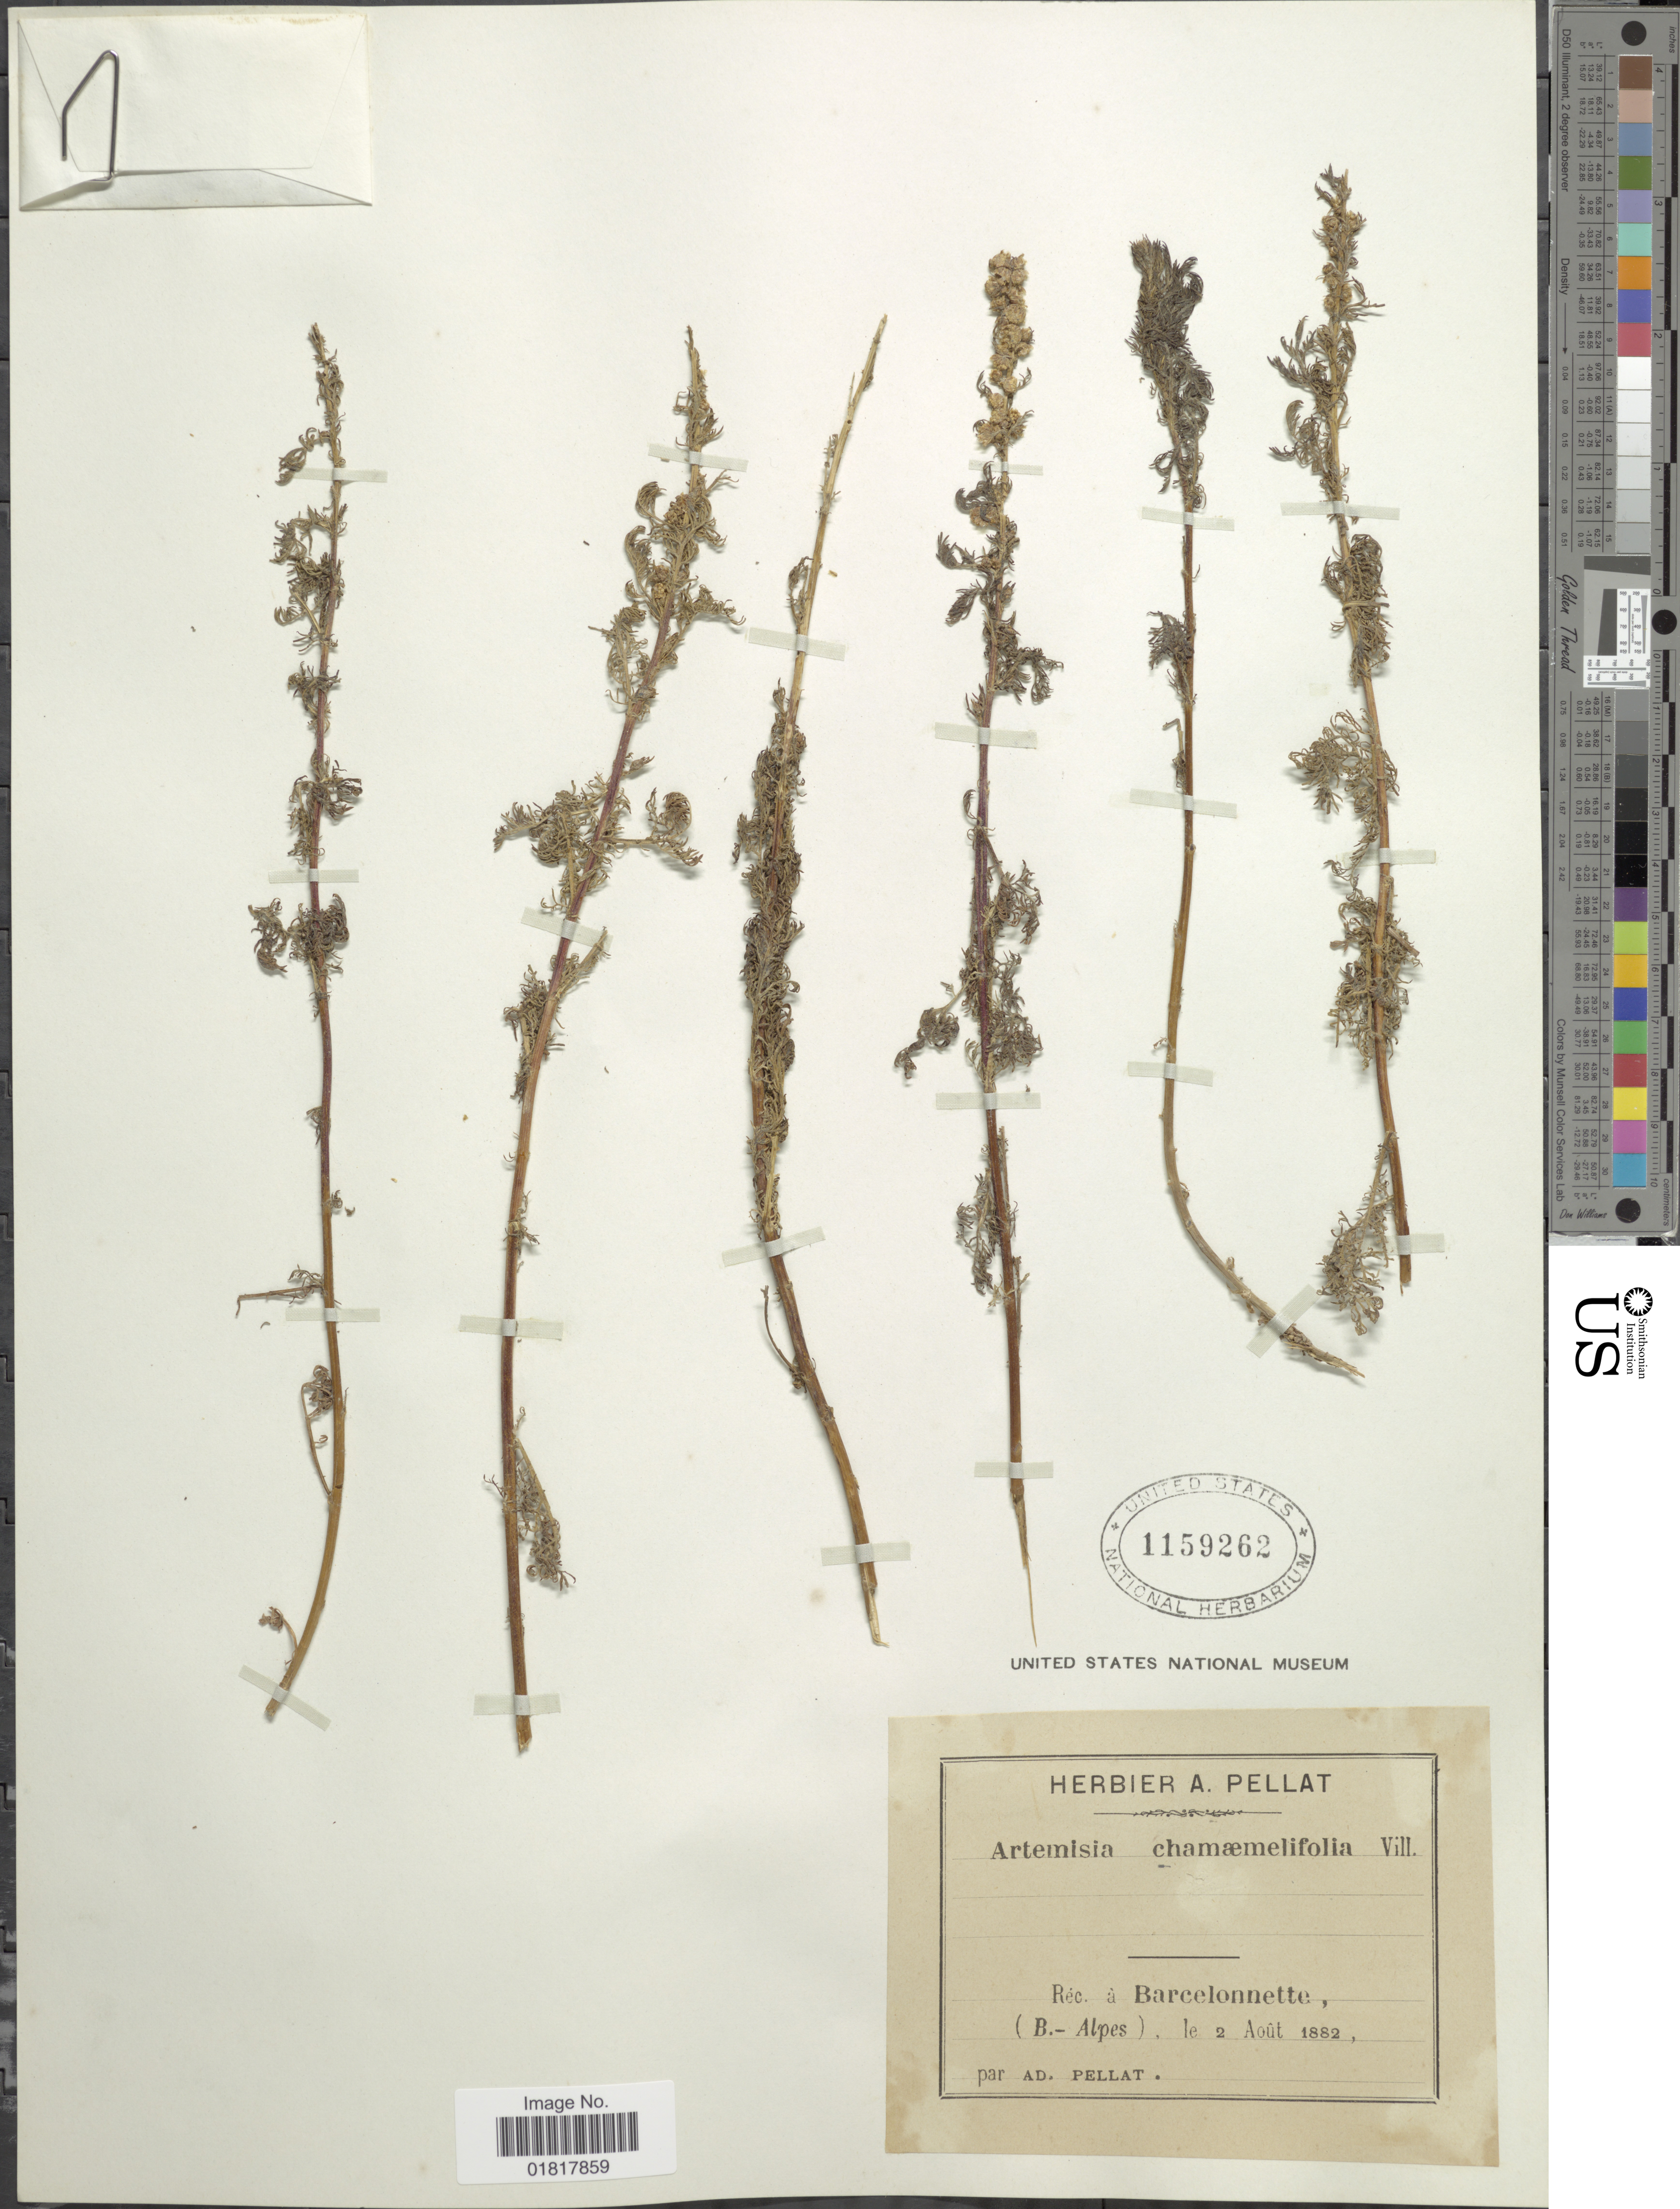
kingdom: Plantae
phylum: Tracheophyta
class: Magnoliopsida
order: Asterales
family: Asteraceae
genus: Artemisia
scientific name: Artemisia chamaemelifolia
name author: Vill.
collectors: A. Pellat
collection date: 1882-08-02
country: France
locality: Barcelonnette (B. Alpes)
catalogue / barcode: US 1159262